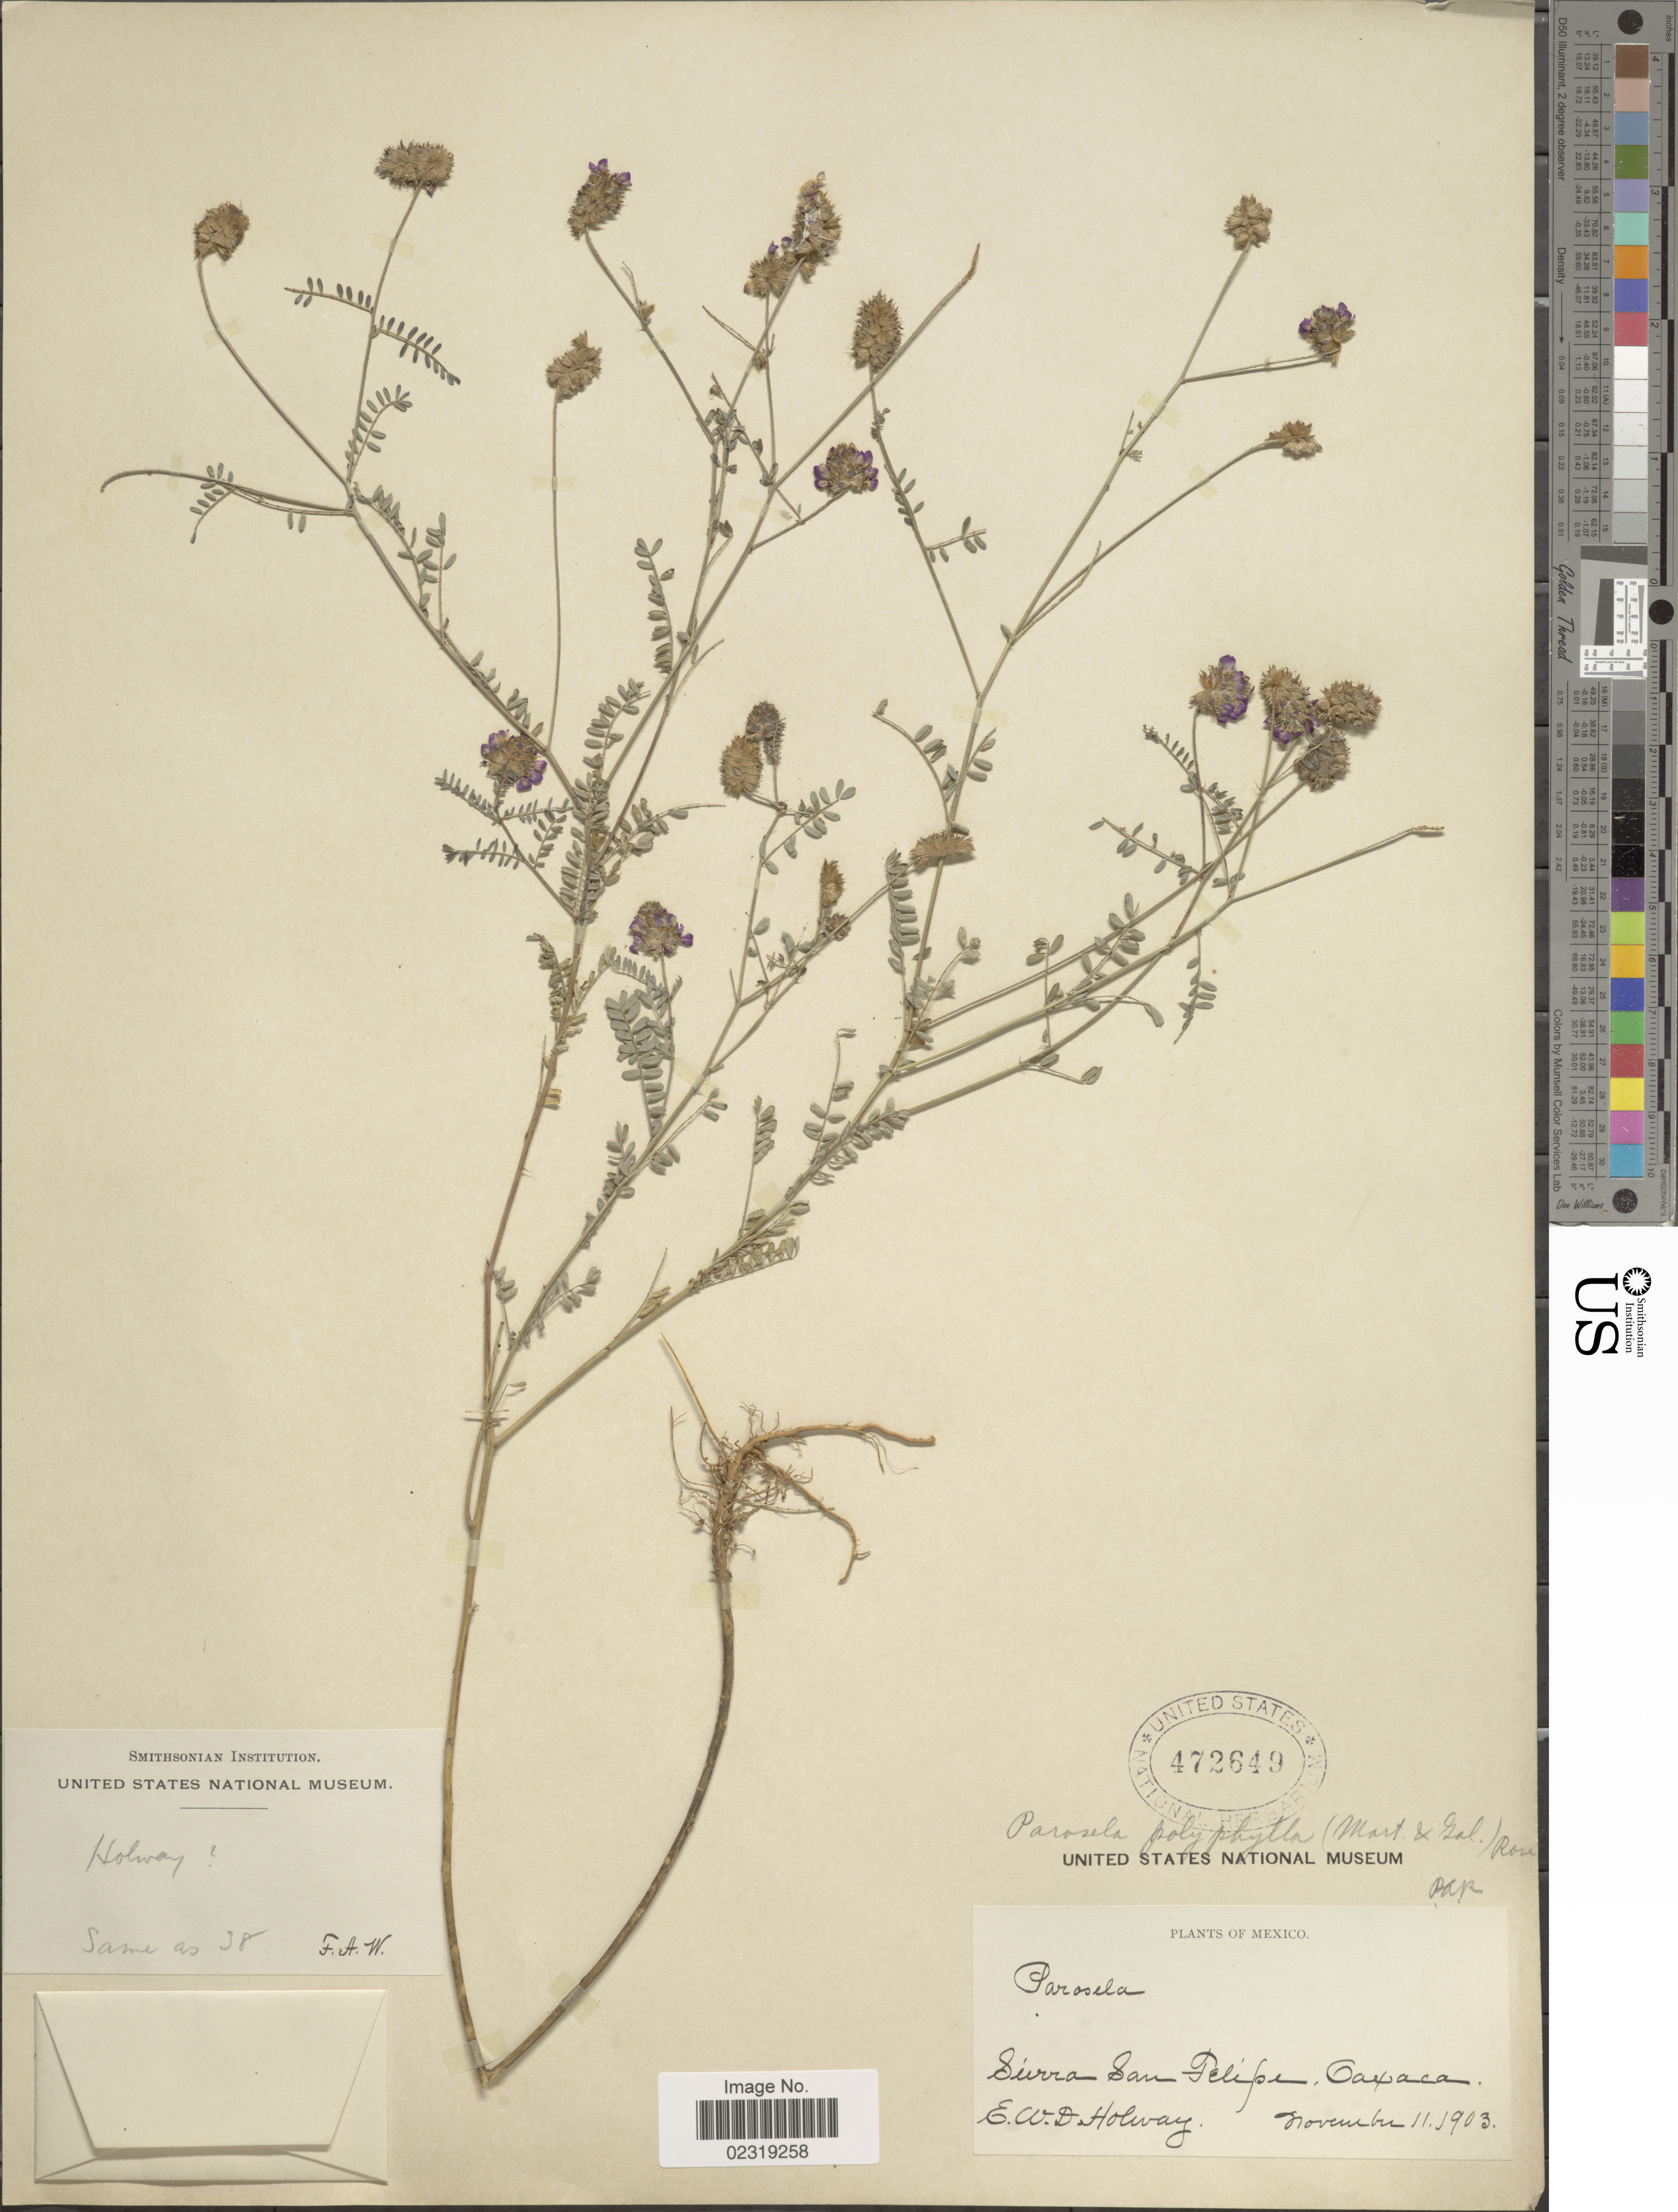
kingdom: Plantae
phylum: Tracheophyta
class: Magnoliopsida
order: Fabales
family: Fabaceae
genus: Dalea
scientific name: Dalea foliolosa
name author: (Aiton) Barneby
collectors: E. W. D. Holway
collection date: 1903-11-11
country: Mexico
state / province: Oaxaca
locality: Sierra San Felipe, Oaxaca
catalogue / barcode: US 472649